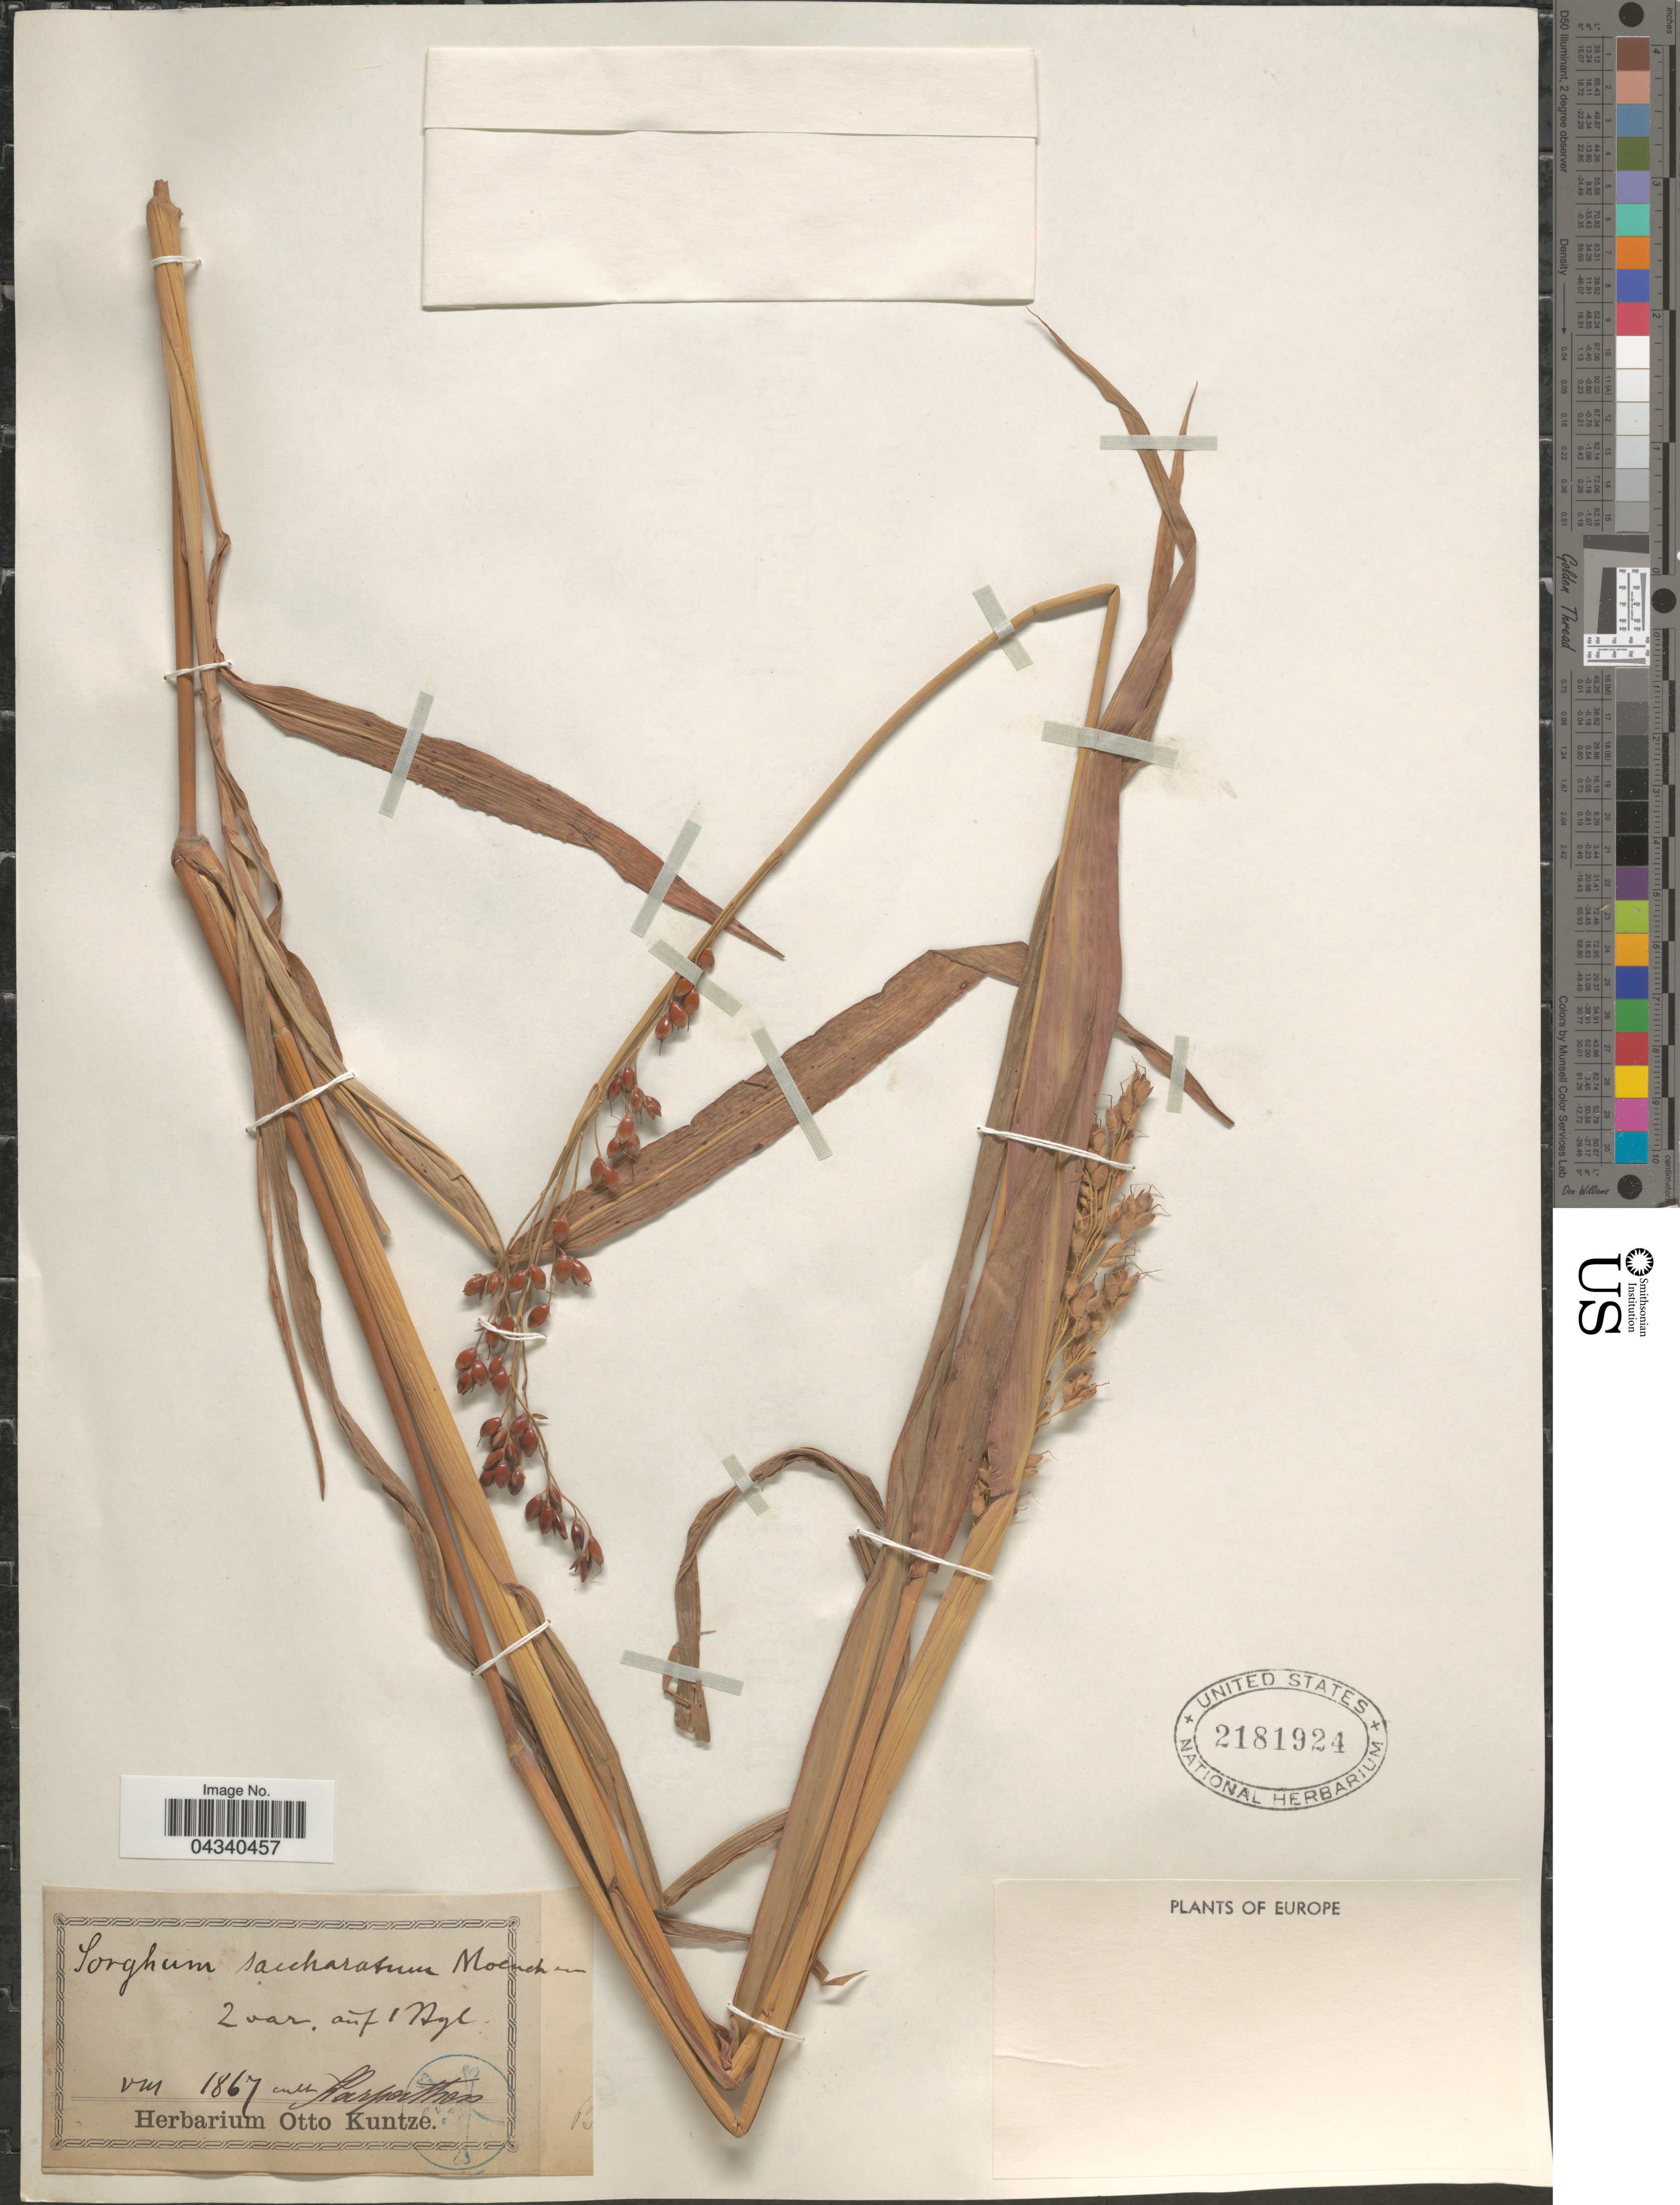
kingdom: Plantae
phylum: Tracheophyta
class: Liliopsida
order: Poales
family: Poaceae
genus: Sorghum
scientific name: Sorghum bicolor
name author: (L.) Moench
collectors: ex herb. Otto Kuntze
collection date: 1867-08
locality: Europe. Karpathen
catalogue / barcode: US 2181924